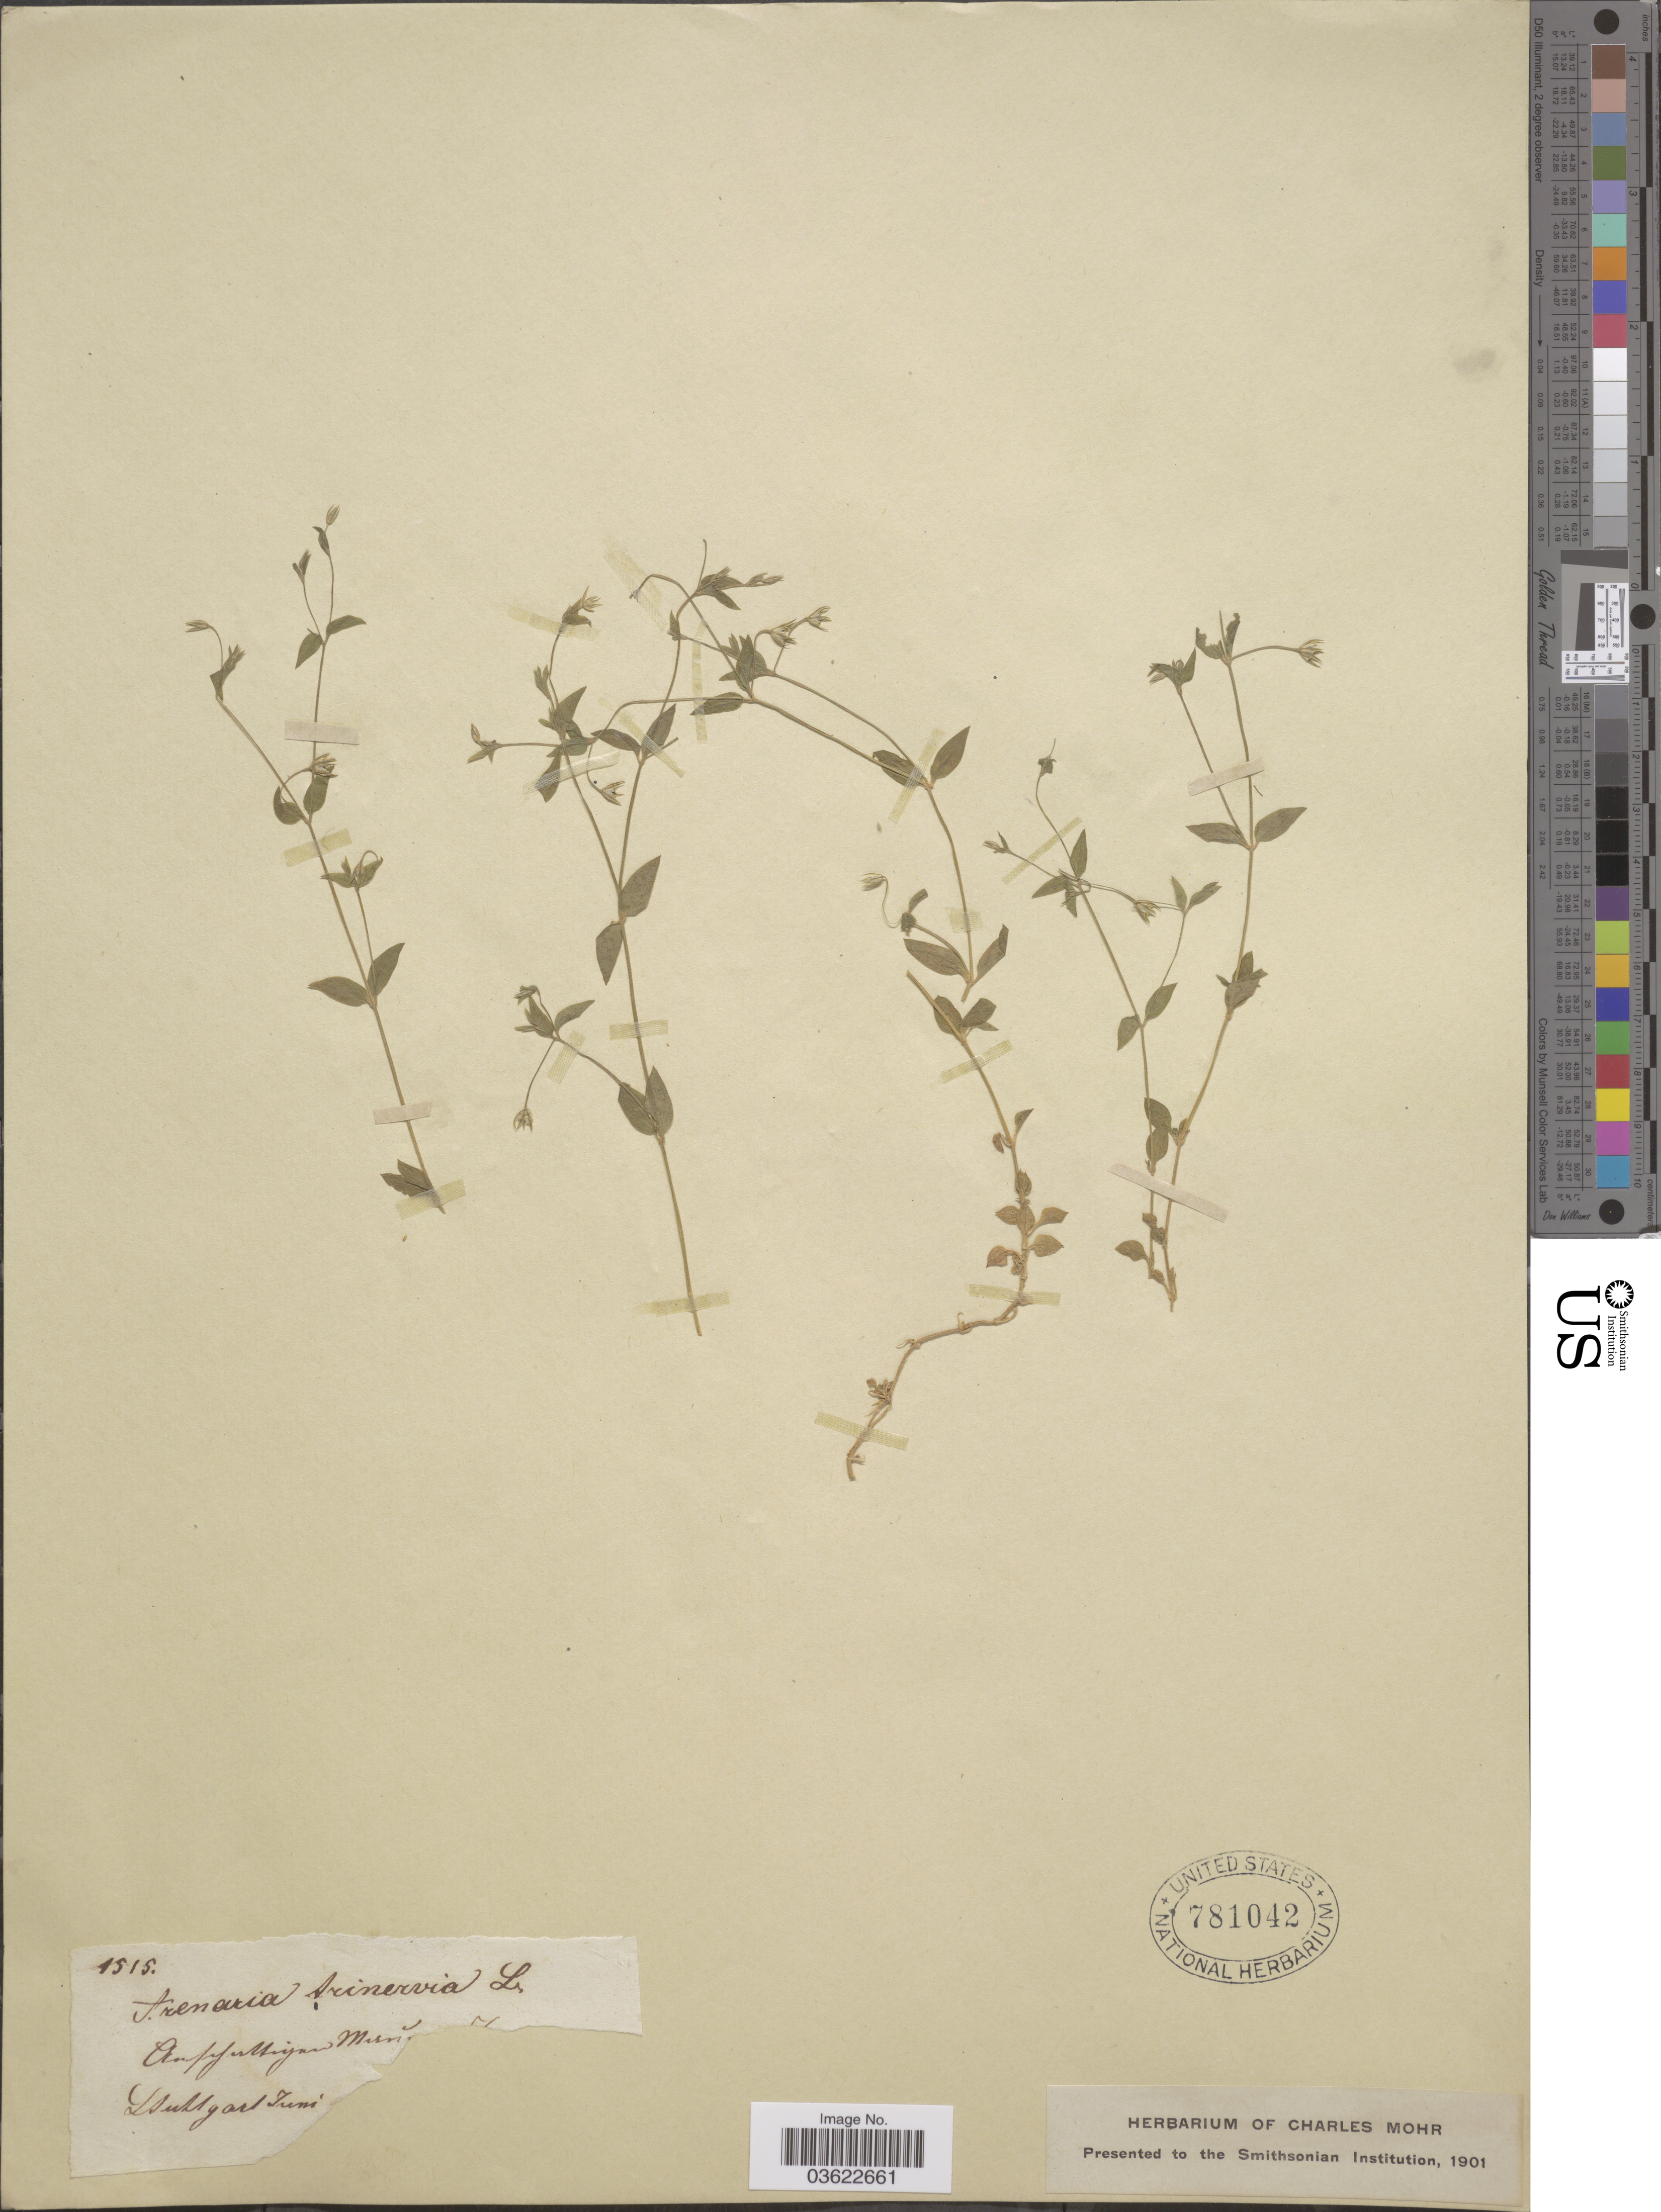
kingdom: Plantae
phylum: Tracheophyta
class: Magnoliopsida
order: Caryophyllales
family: Caryophyllaceae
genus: Arenaria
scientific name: Arenaria trinervia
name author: L.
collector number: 1515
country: Germany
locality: Stuttgart. Aupfuttigan Mesú [illegible text] [interpreted]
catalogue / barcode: US 781042